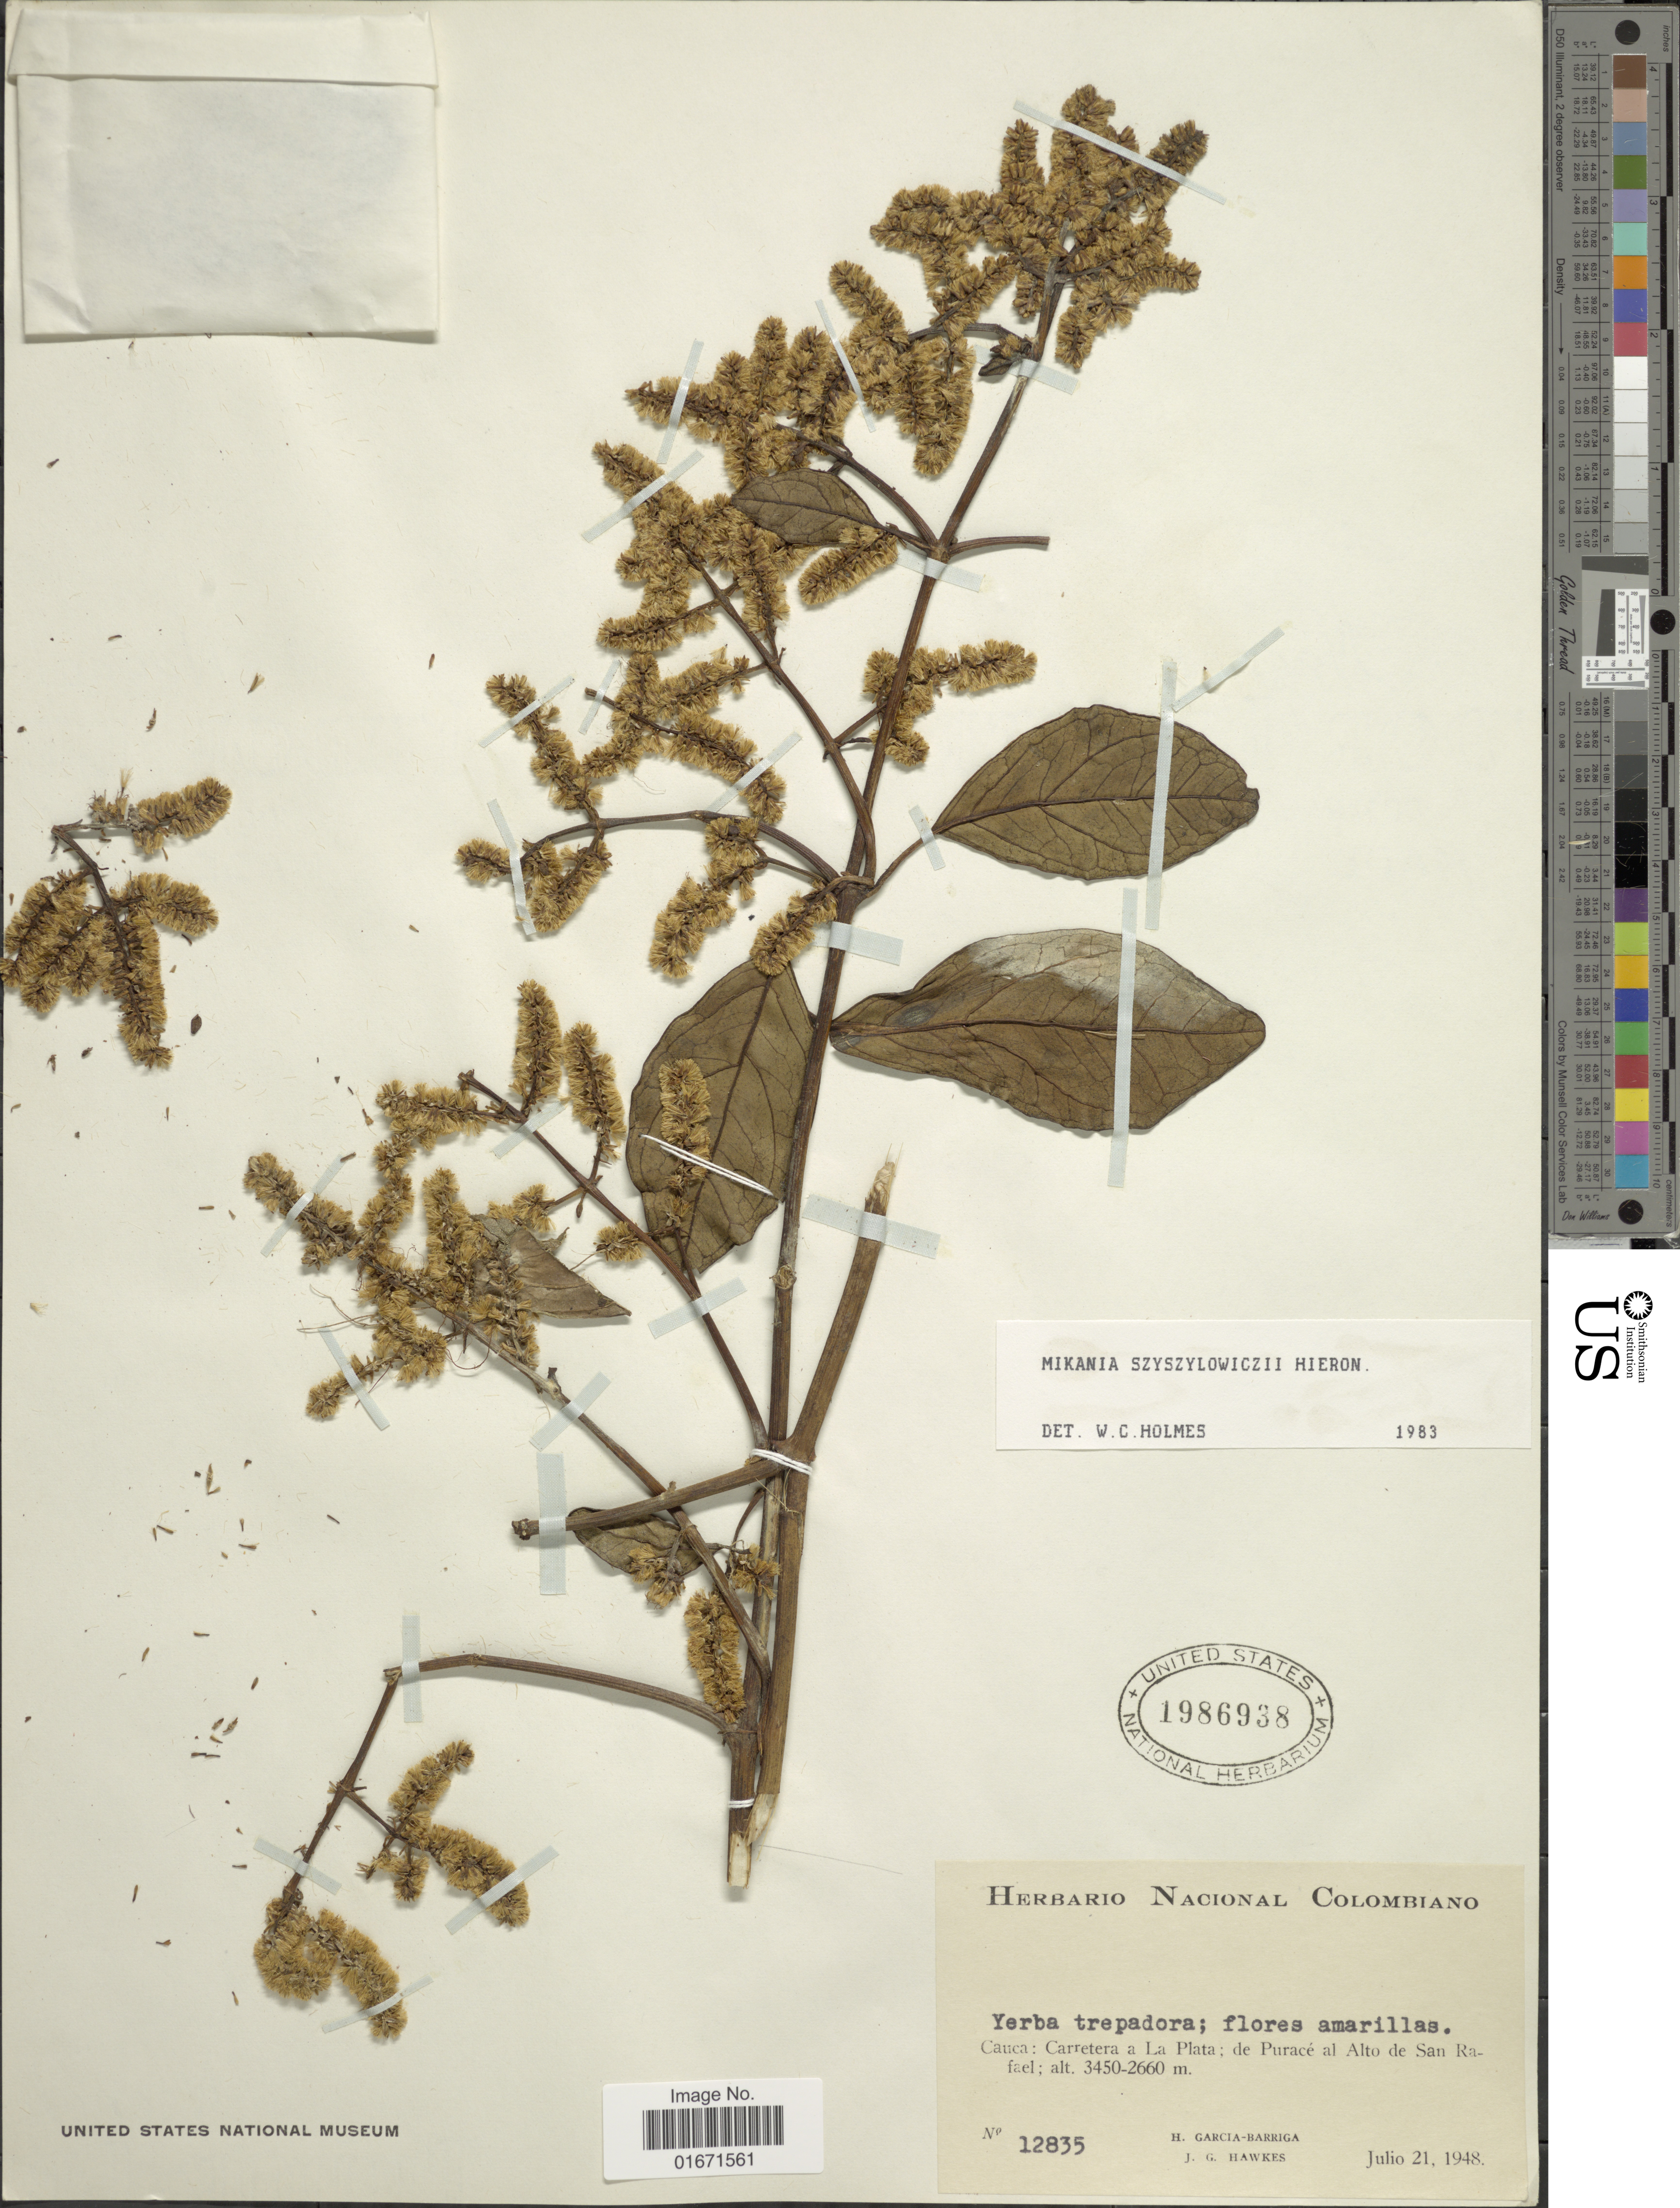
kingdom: Plantae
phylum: Tracheophyta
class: Magnoliopsida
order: Asterales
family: Asteraceae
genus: Mikania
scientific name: Mikania szyszylowiczii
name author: Hieron.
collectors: H. García Barriga & J. Hawkes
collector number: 12835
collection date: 1948-07-21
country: Colombia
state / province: Cauca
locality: Cauca: Carretera a La Plata; de Puracé al Alto de San Rafael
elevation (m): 2660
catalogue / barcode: US 1986938